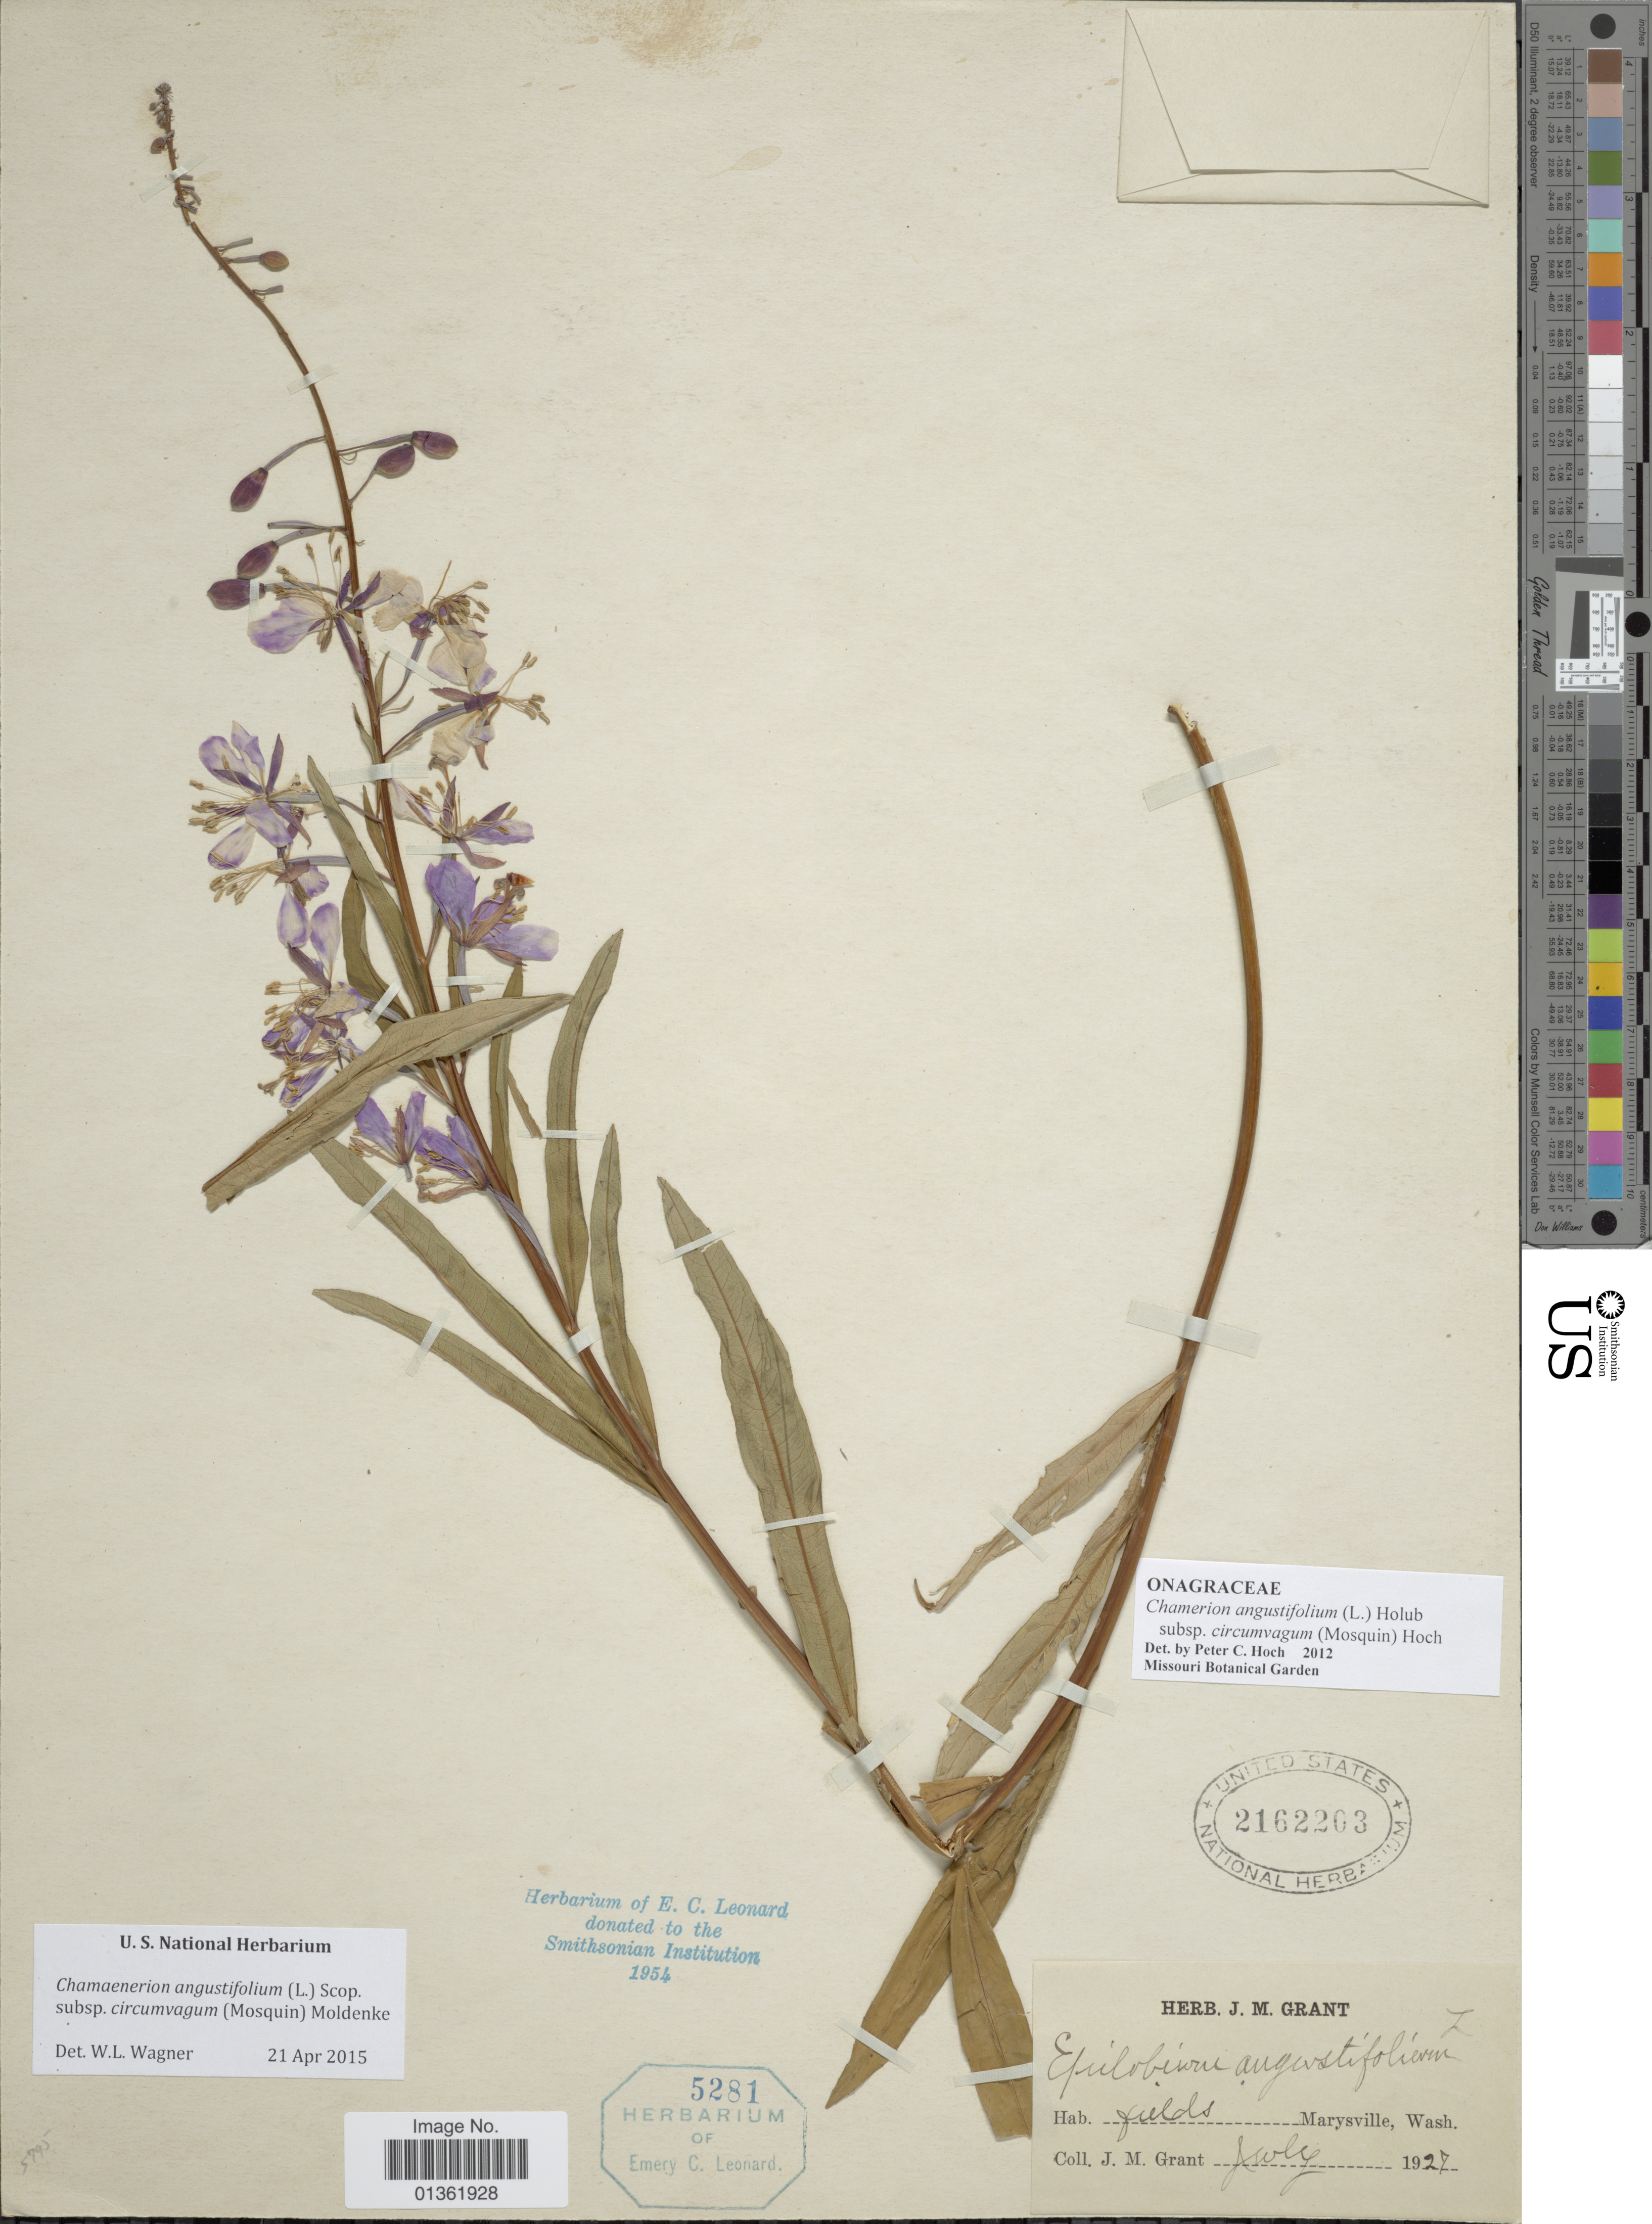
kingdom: Plantae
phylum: Tracheophyta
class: Magnoliopsida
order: Myrtales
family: Onagraceae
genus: Chamaenerion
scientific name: Chamaenerion angustifolium subsp. circumvagum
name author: (Mosquin) Moldenke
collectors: J. M. Grant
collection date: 1927-07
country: United States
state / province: Washington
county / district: Snohomish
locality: Fields Marysville.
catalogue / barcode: US 2162203